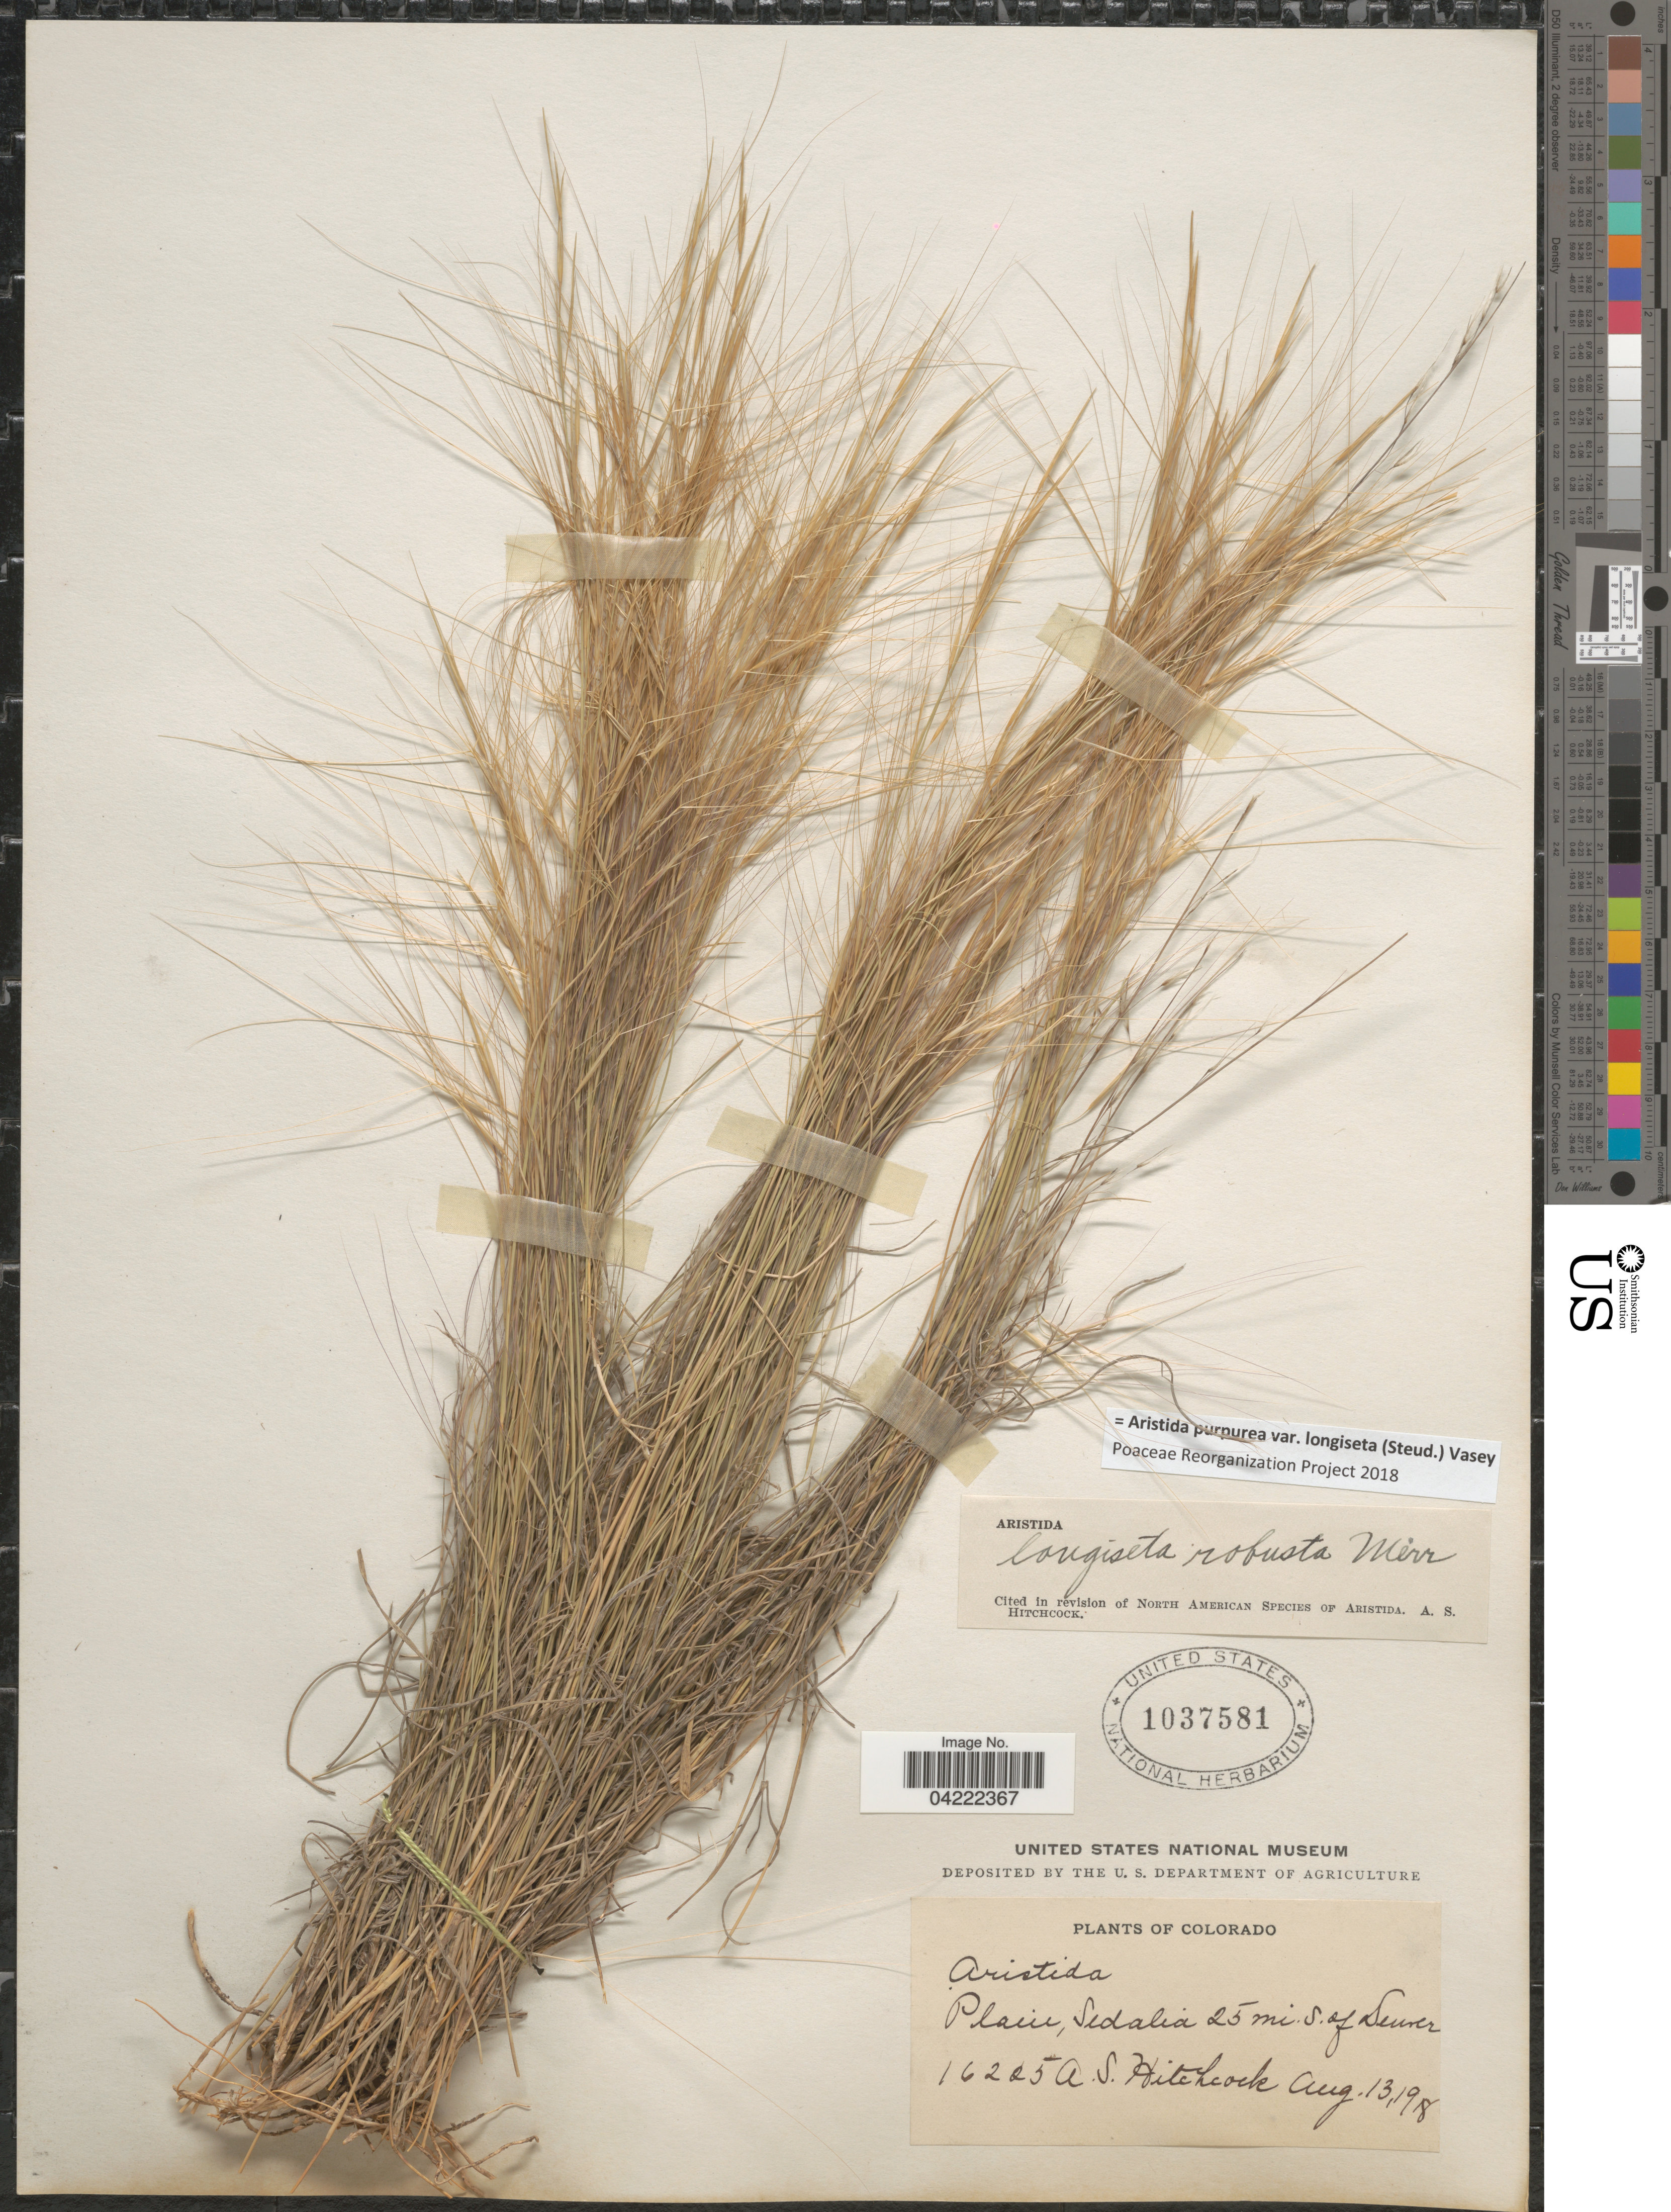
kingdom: Plantae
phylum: Tracheophyta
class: Liliopsida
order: Poales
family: Poaceae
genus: Aristida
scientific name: Aristida purpurea var. longiseta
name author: (Steud.) Vasey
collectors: A. S. Hitchcock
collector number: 16225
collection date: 1918-08-13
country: United States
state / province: Colorado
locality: Plains, Sedalia 25 mi. S. of Denver.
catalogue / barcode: US 1037581